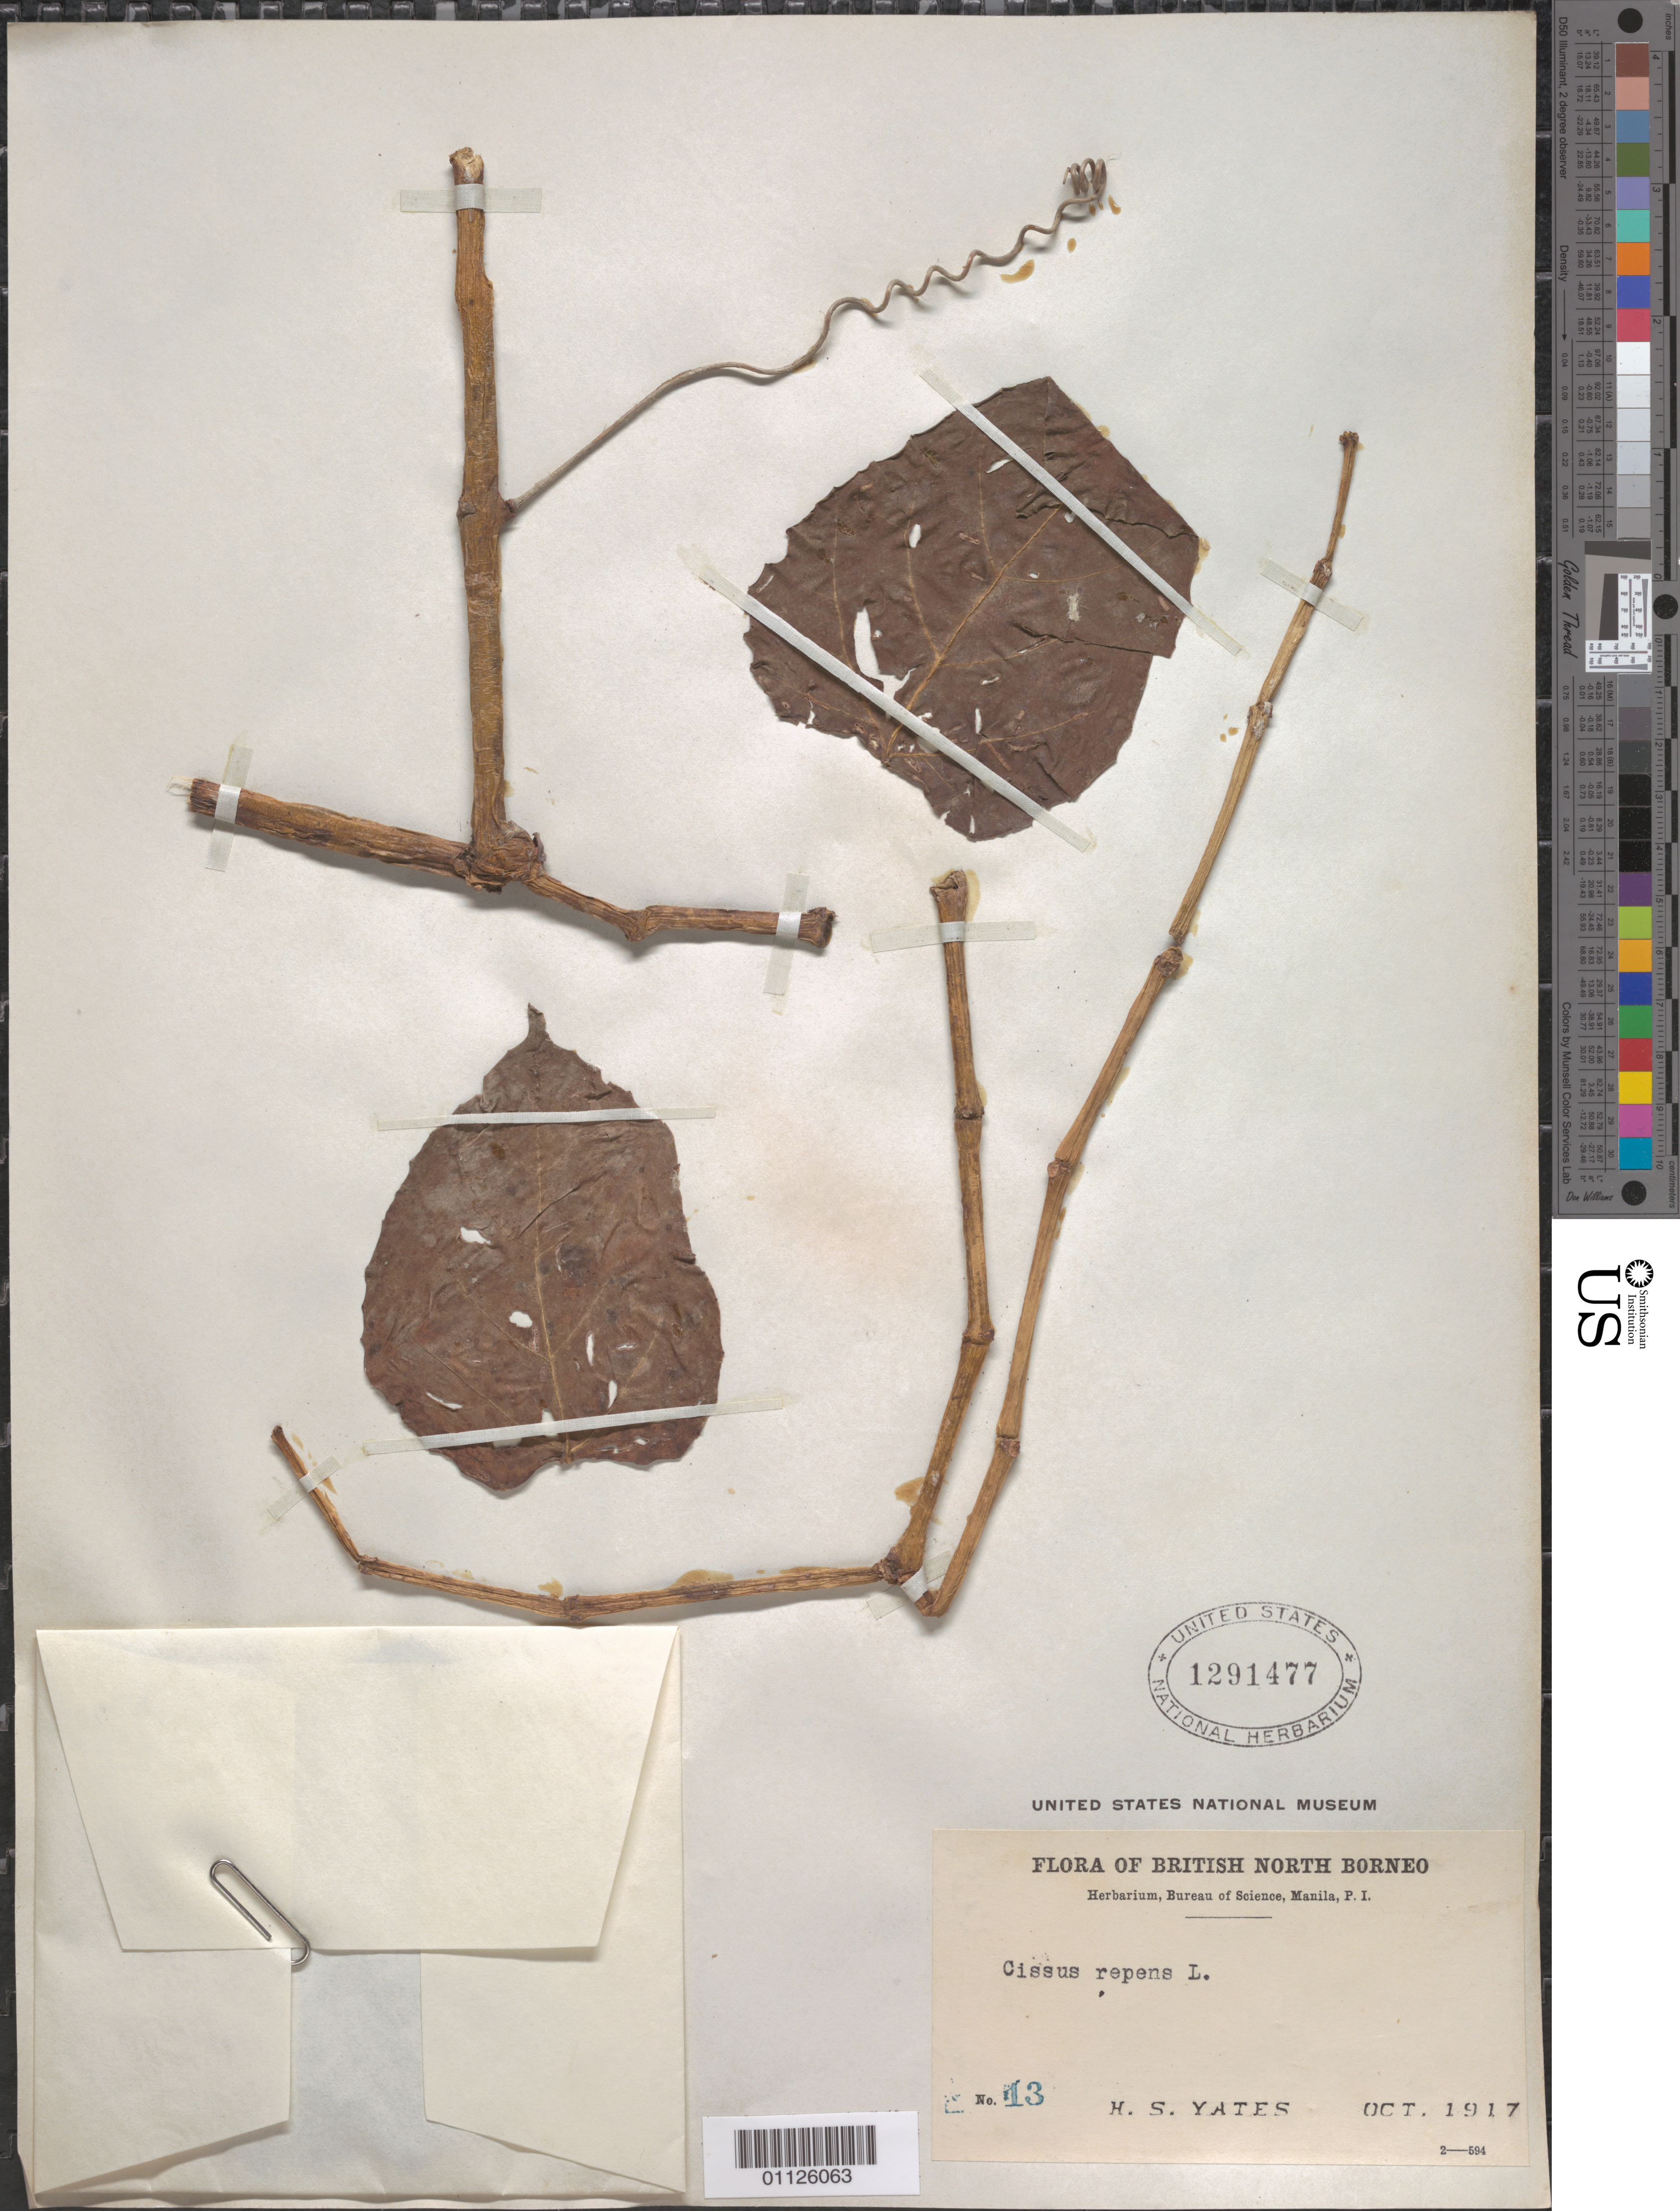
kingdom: Plantae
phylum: Tracheophyta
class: Magnoliopsida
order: Vitales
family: Vitaceae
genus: Cissus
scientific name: Cissus repens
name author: Lam.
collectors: H. S. Yates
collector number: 13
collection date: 1917-10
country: Indonesia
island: Borneo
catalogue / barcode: US 1291477